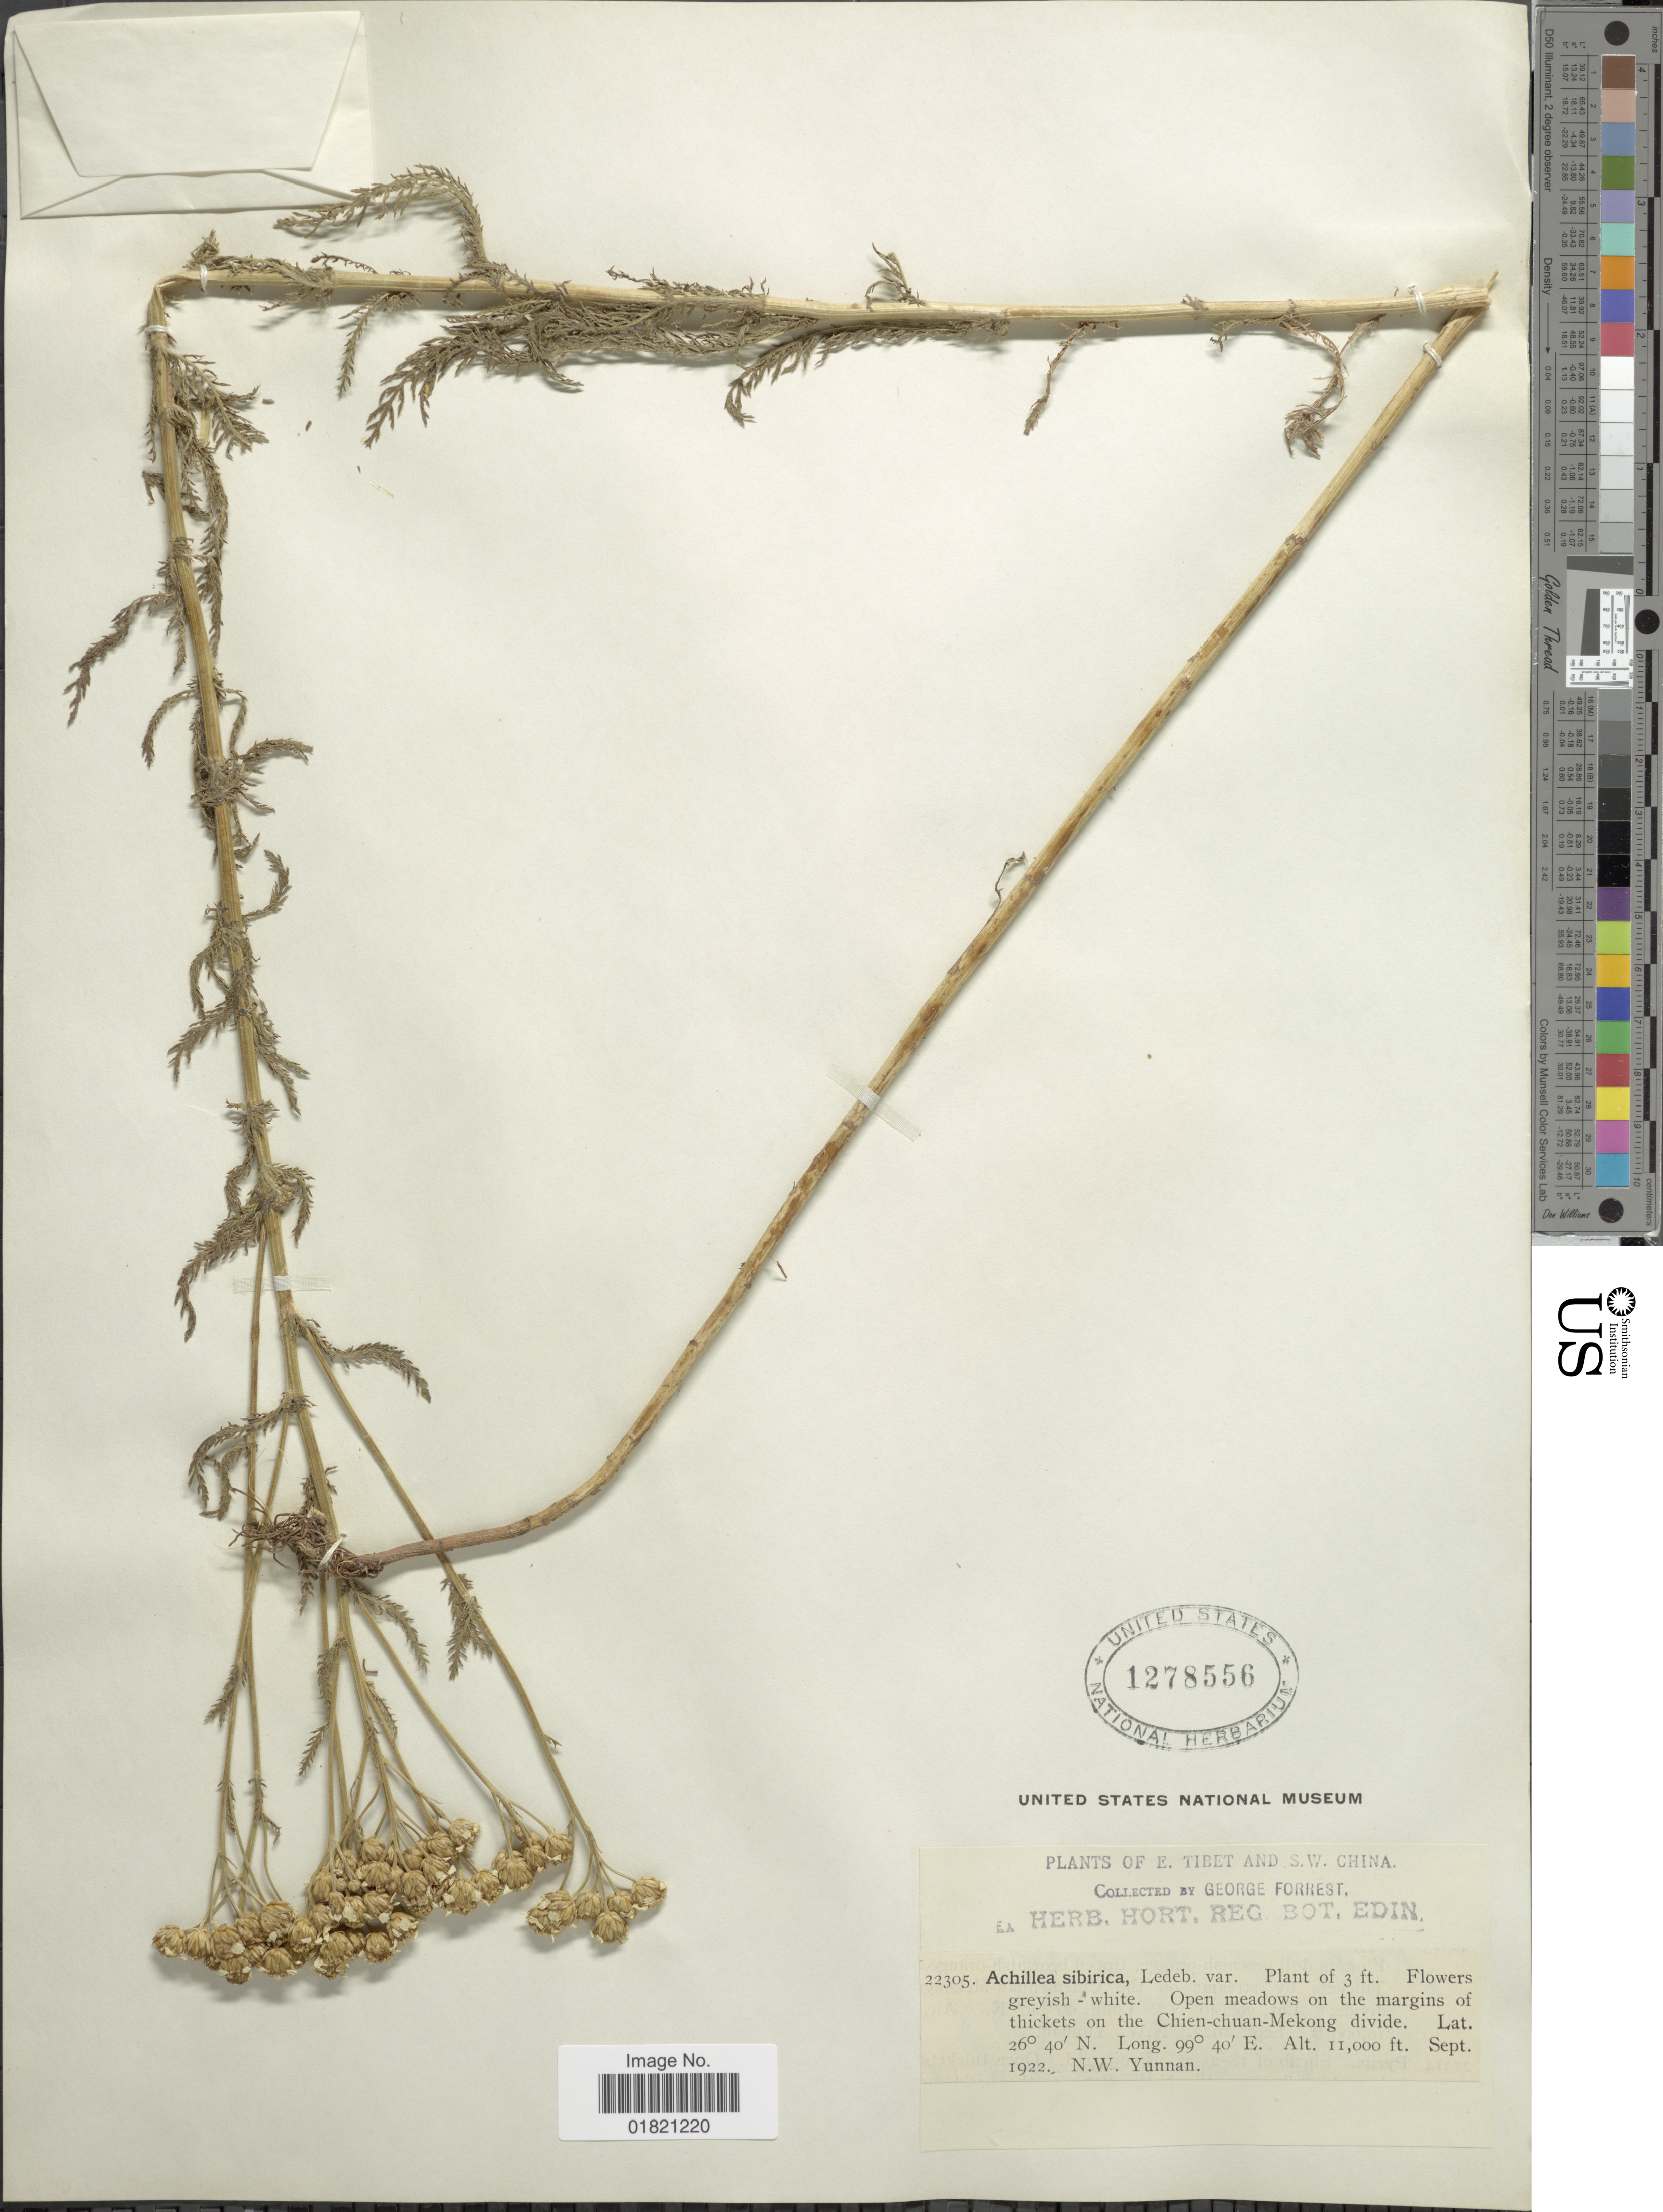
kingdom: Plantae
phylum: Tracheophyta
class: Magnoliopsida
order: Asterales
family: Asteraceae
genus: Achillea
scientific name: Achillea sibirica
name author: Ledeb.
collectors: G. Forrest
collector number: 22305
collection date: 1922-09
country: China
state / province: Yunnan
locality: N. W. Yunnan. S. W. China. Chien-chuan-Mekong divide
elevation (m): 3353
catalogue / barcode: US 1278556